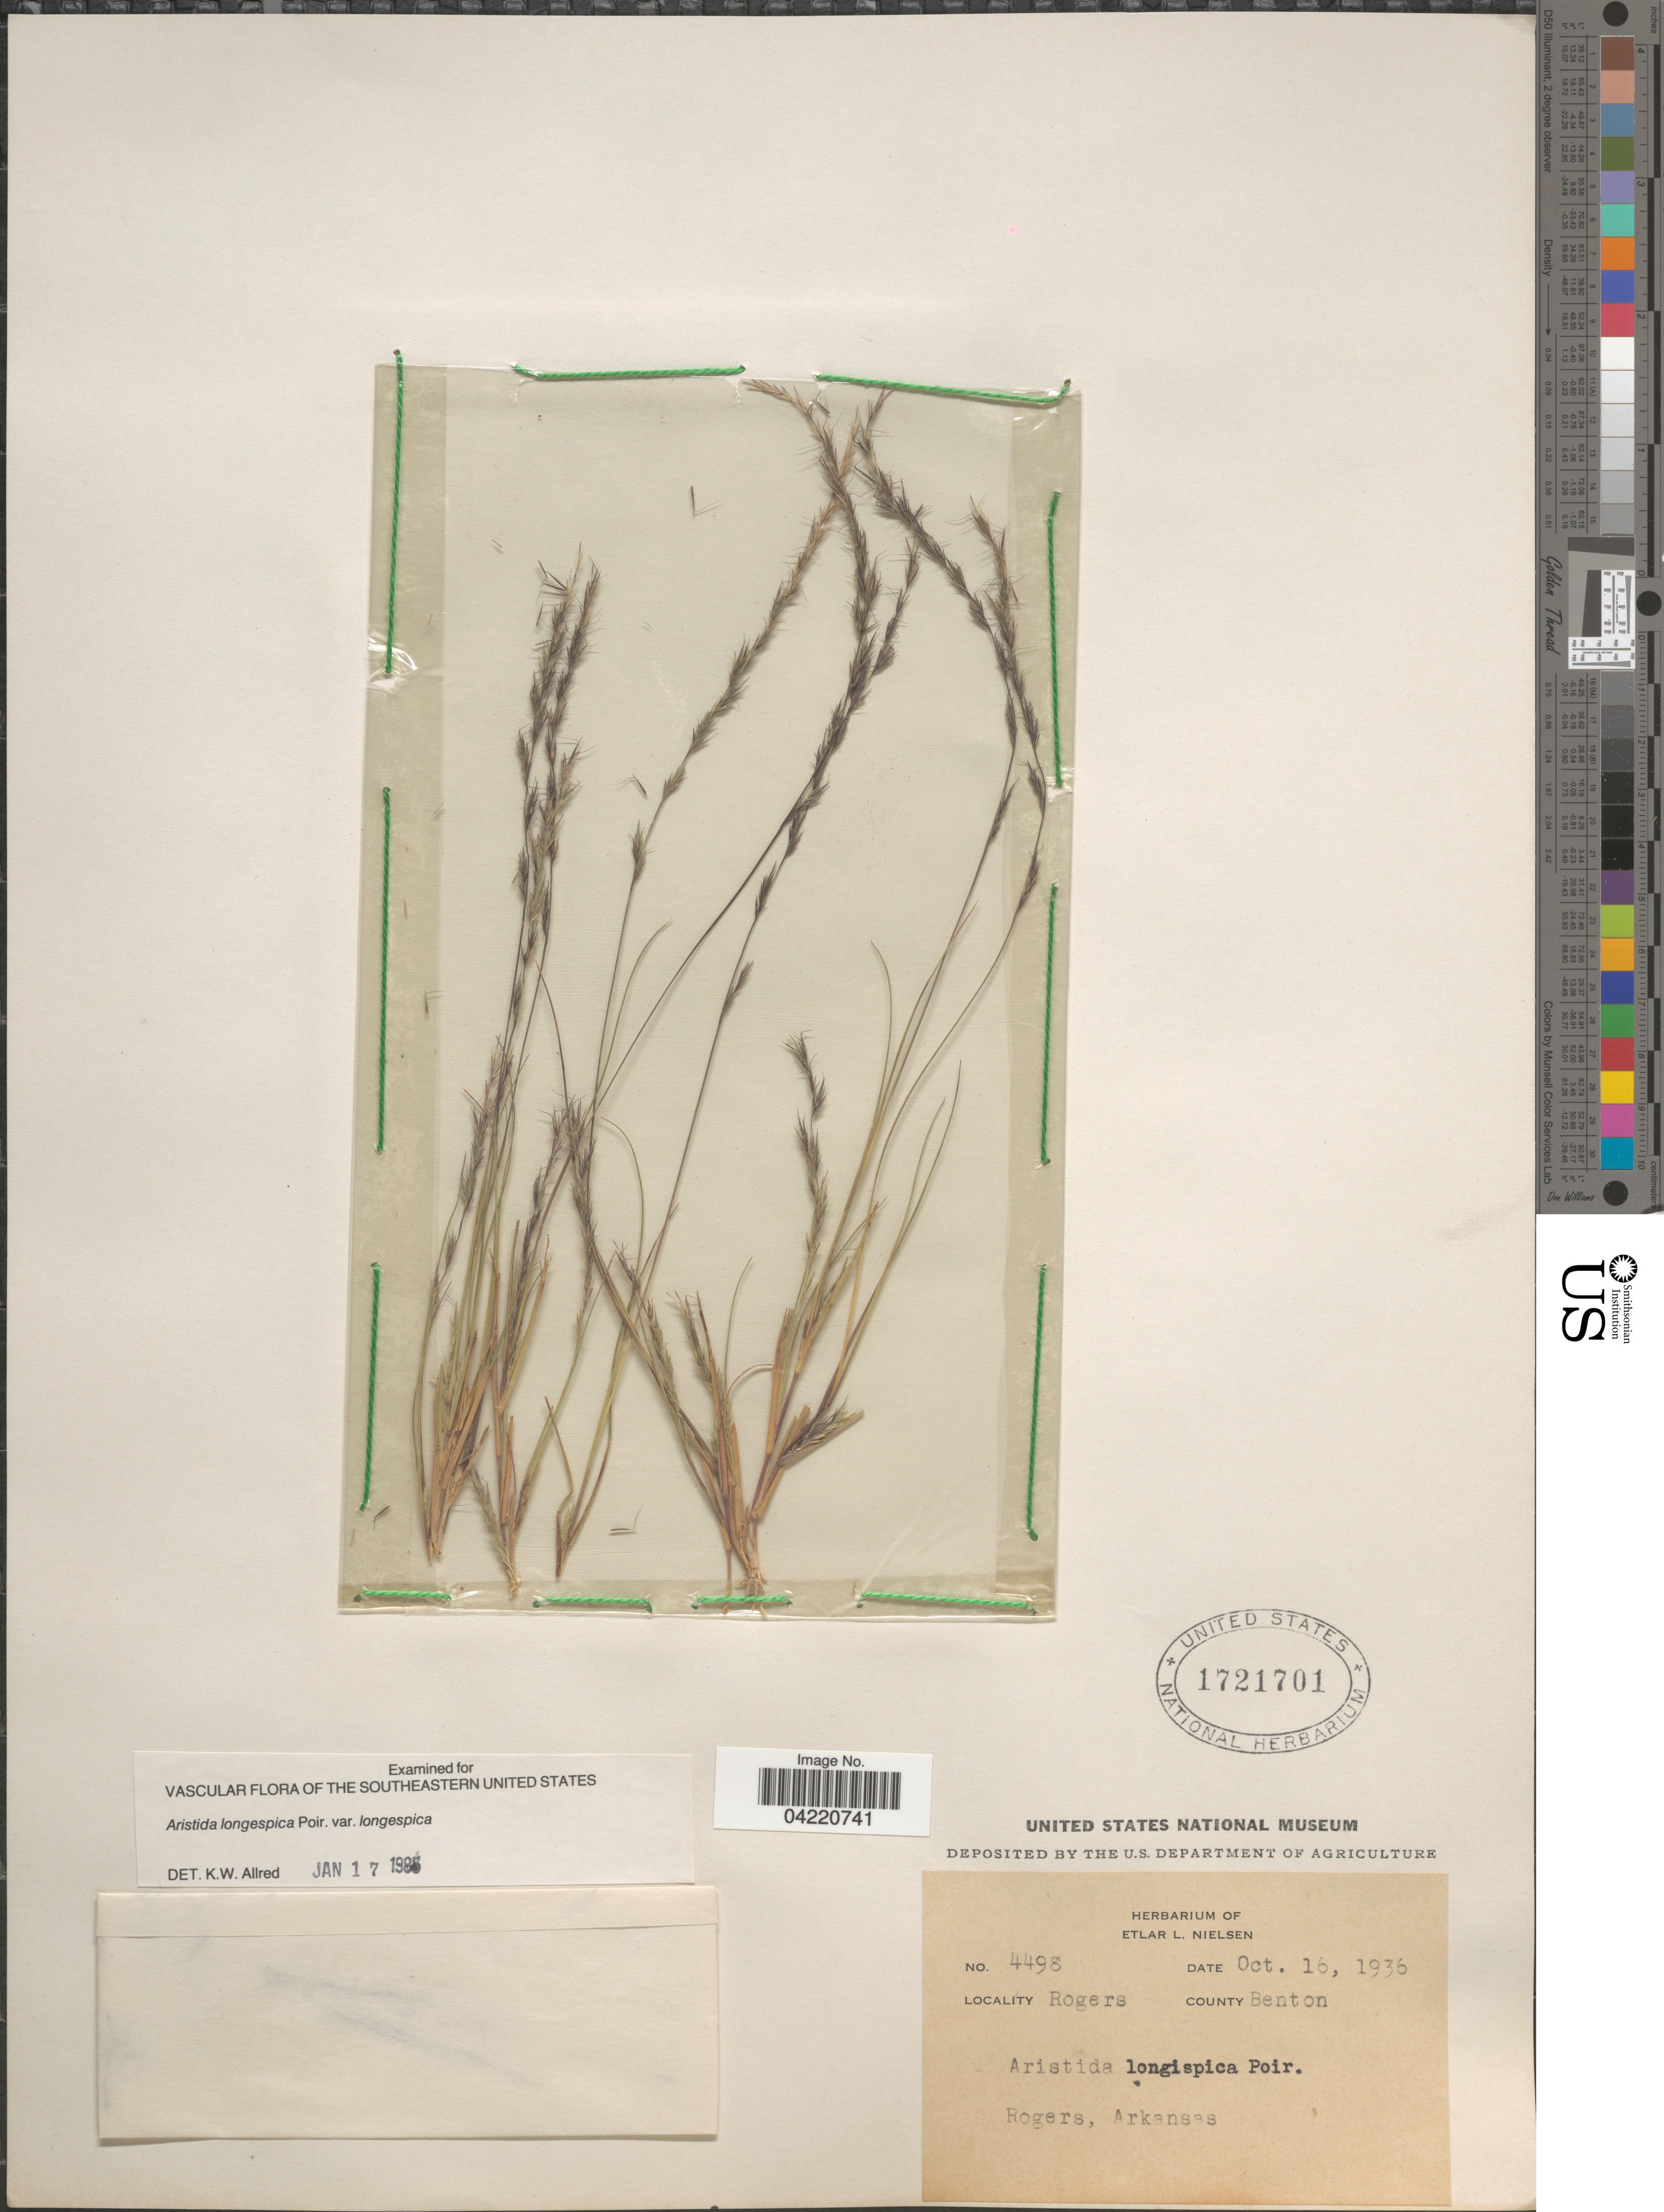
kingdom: Plantae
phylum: Tracheophyta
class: Liliopsida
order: Poales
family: Poaceae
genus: Aristida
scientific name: Aristida longespica var. longespica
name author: Poir.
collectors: Ex herb. of Etlar L. Nielsen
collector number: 4498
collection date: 1936-10-16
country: United States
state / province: Arkansas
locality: Rogers. County Benton.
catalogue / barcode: US 1721701